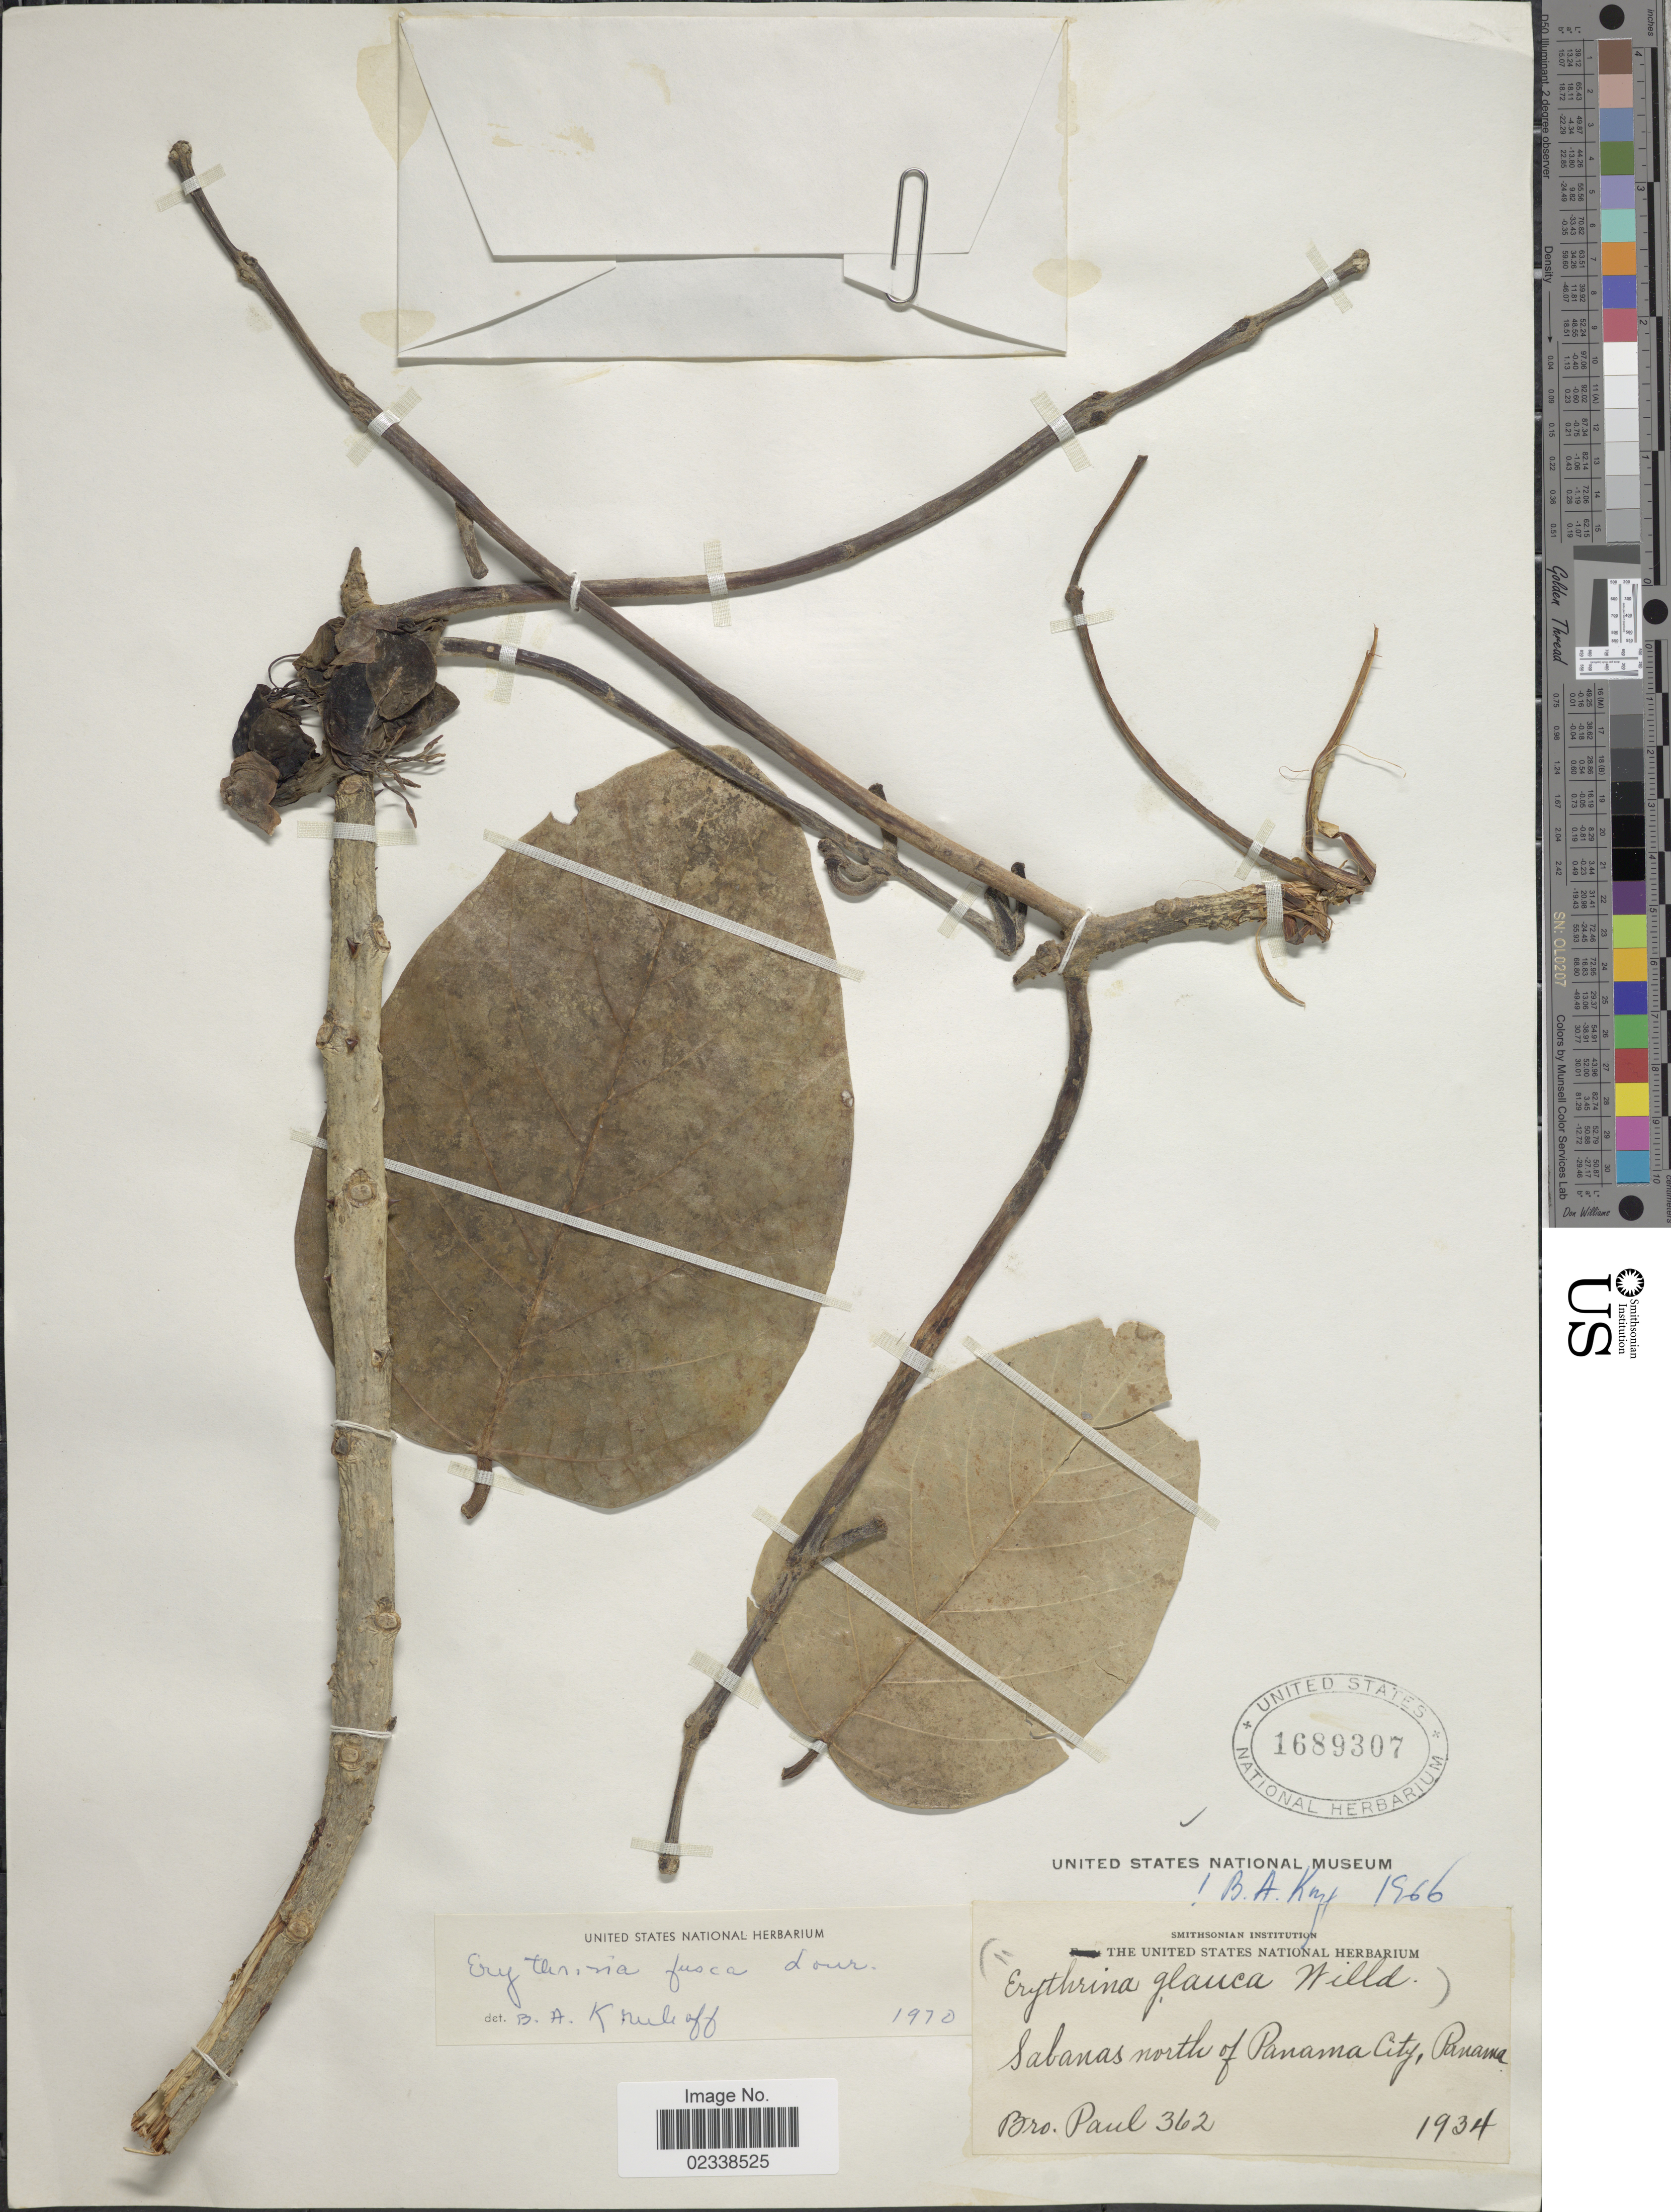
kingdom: Plantae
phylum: Tracheophyta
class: Magnoliopsida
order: Fabales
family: Fabaceae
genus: Erythrina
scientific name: Erythrina fusca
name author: Lour.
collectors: B. Paul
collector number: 362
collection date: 1934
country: Panama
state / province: Panamá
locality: Sabanas north of Panama City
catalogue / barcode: US 1689307